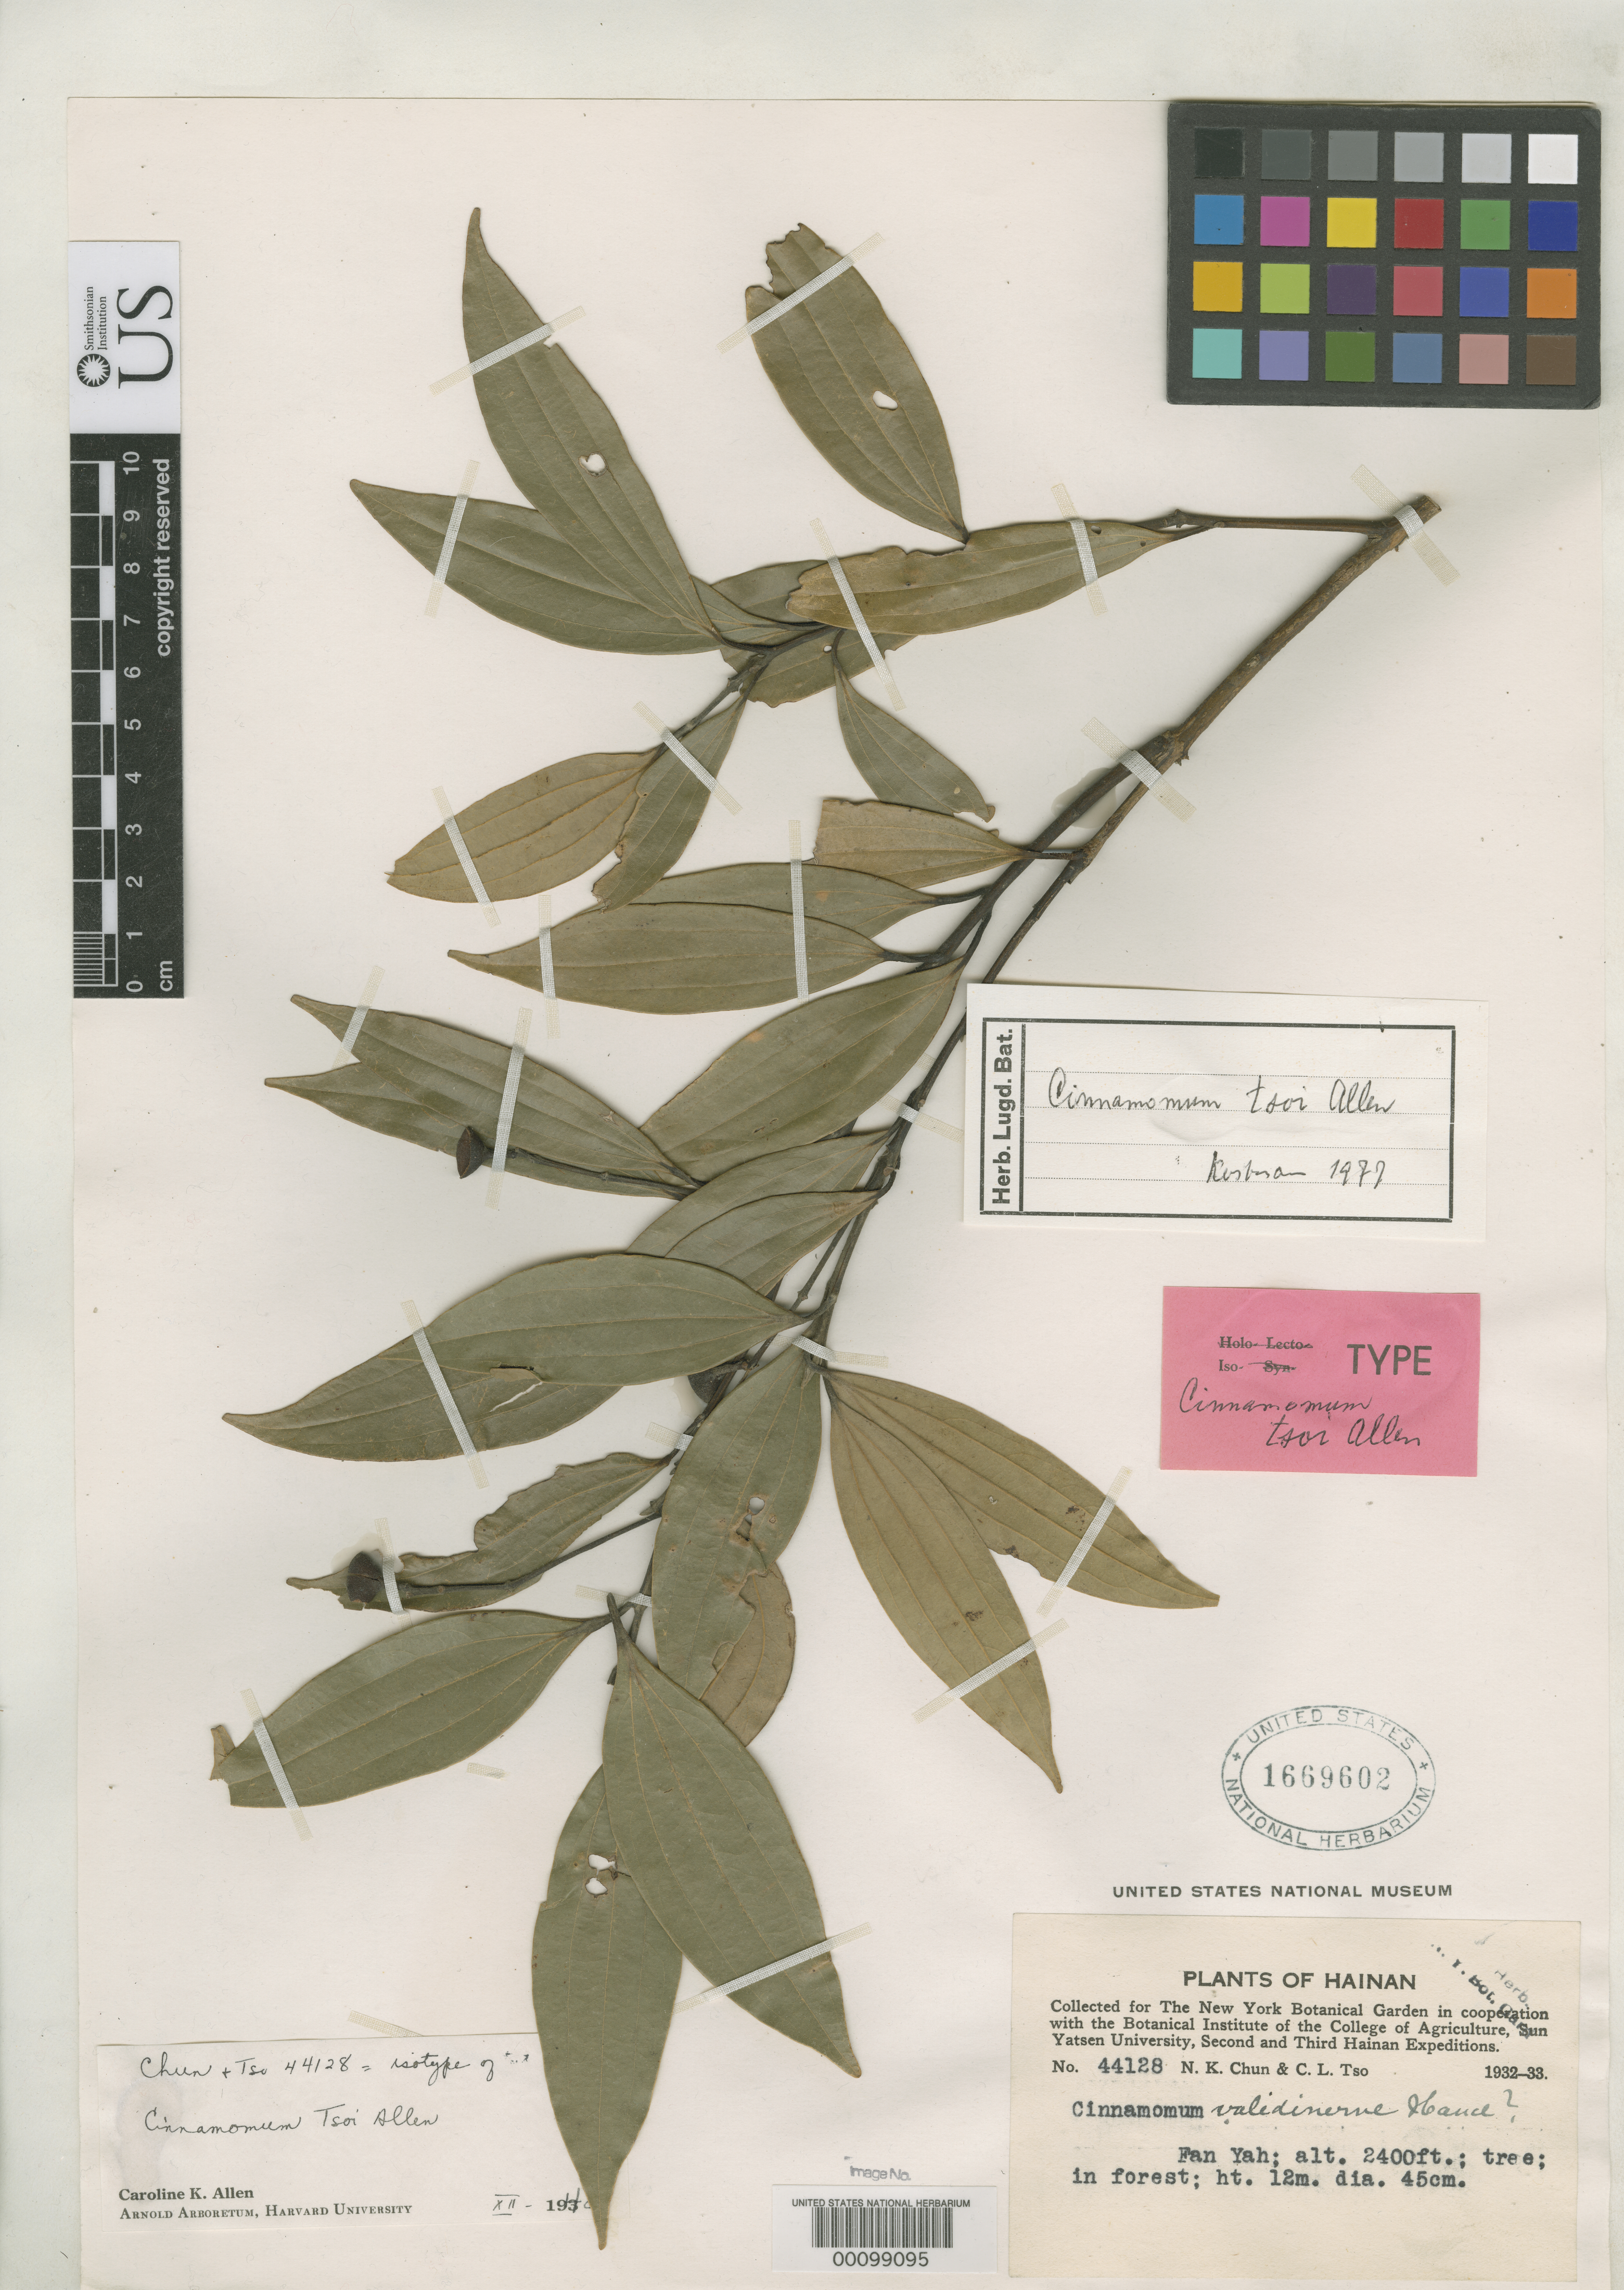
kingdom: Plantae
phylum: Tracheophyta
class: Magnoliopsida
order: Laurales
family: Lauraceae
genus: Cinnamomum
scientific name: Cinnamomum tsoi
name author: C.K. Allen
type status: Isotype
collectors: N. K. Chun & C. Tso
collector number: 44128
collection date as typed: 1932 to -- --- 1933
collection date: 1932/1933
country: China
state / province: Hainan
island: Hainan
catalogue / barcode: US 1669602